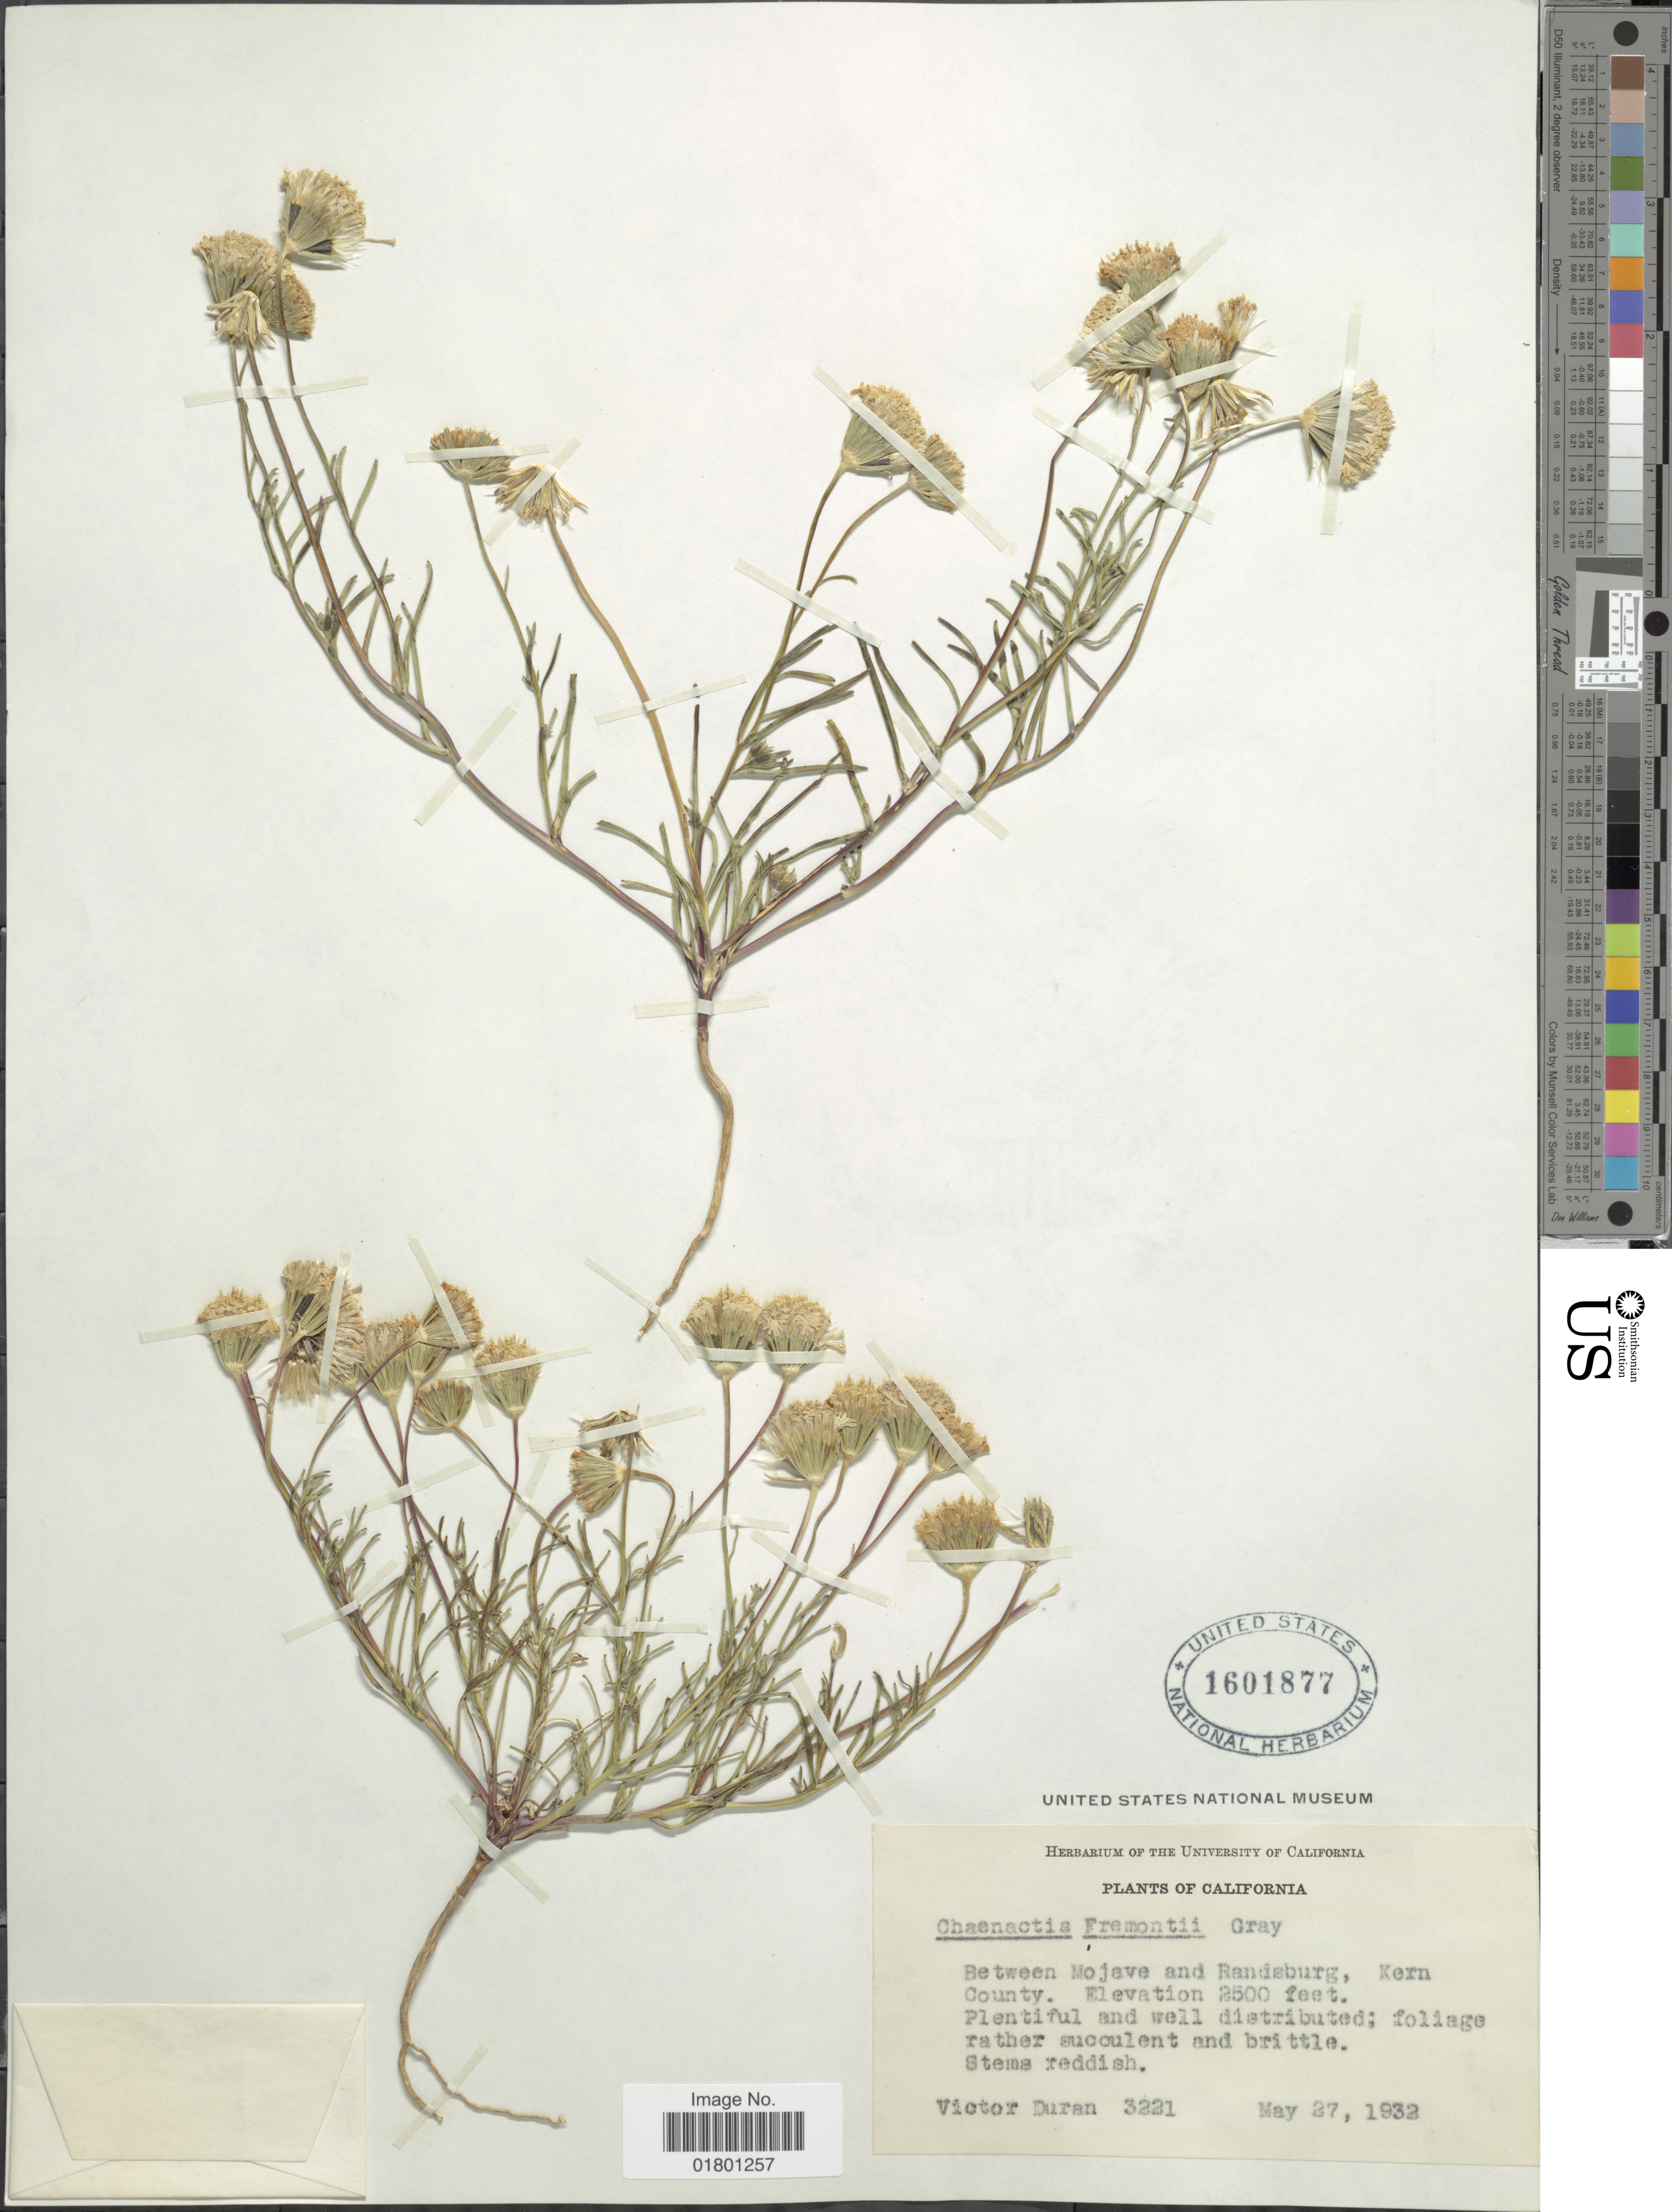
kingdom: Plantae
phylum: Tracheophyta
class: Magnoliopsida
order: Asterales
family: Asteraceae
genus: Chaenactis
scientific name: Chaenactis fremontii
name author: A. Gray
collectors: V. Duran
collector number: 3221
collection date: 1932-05-27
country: United States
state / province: California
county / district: Kern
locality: Between Mojave and Randsburg, Kern County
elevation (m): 762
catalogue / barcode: US 1601877